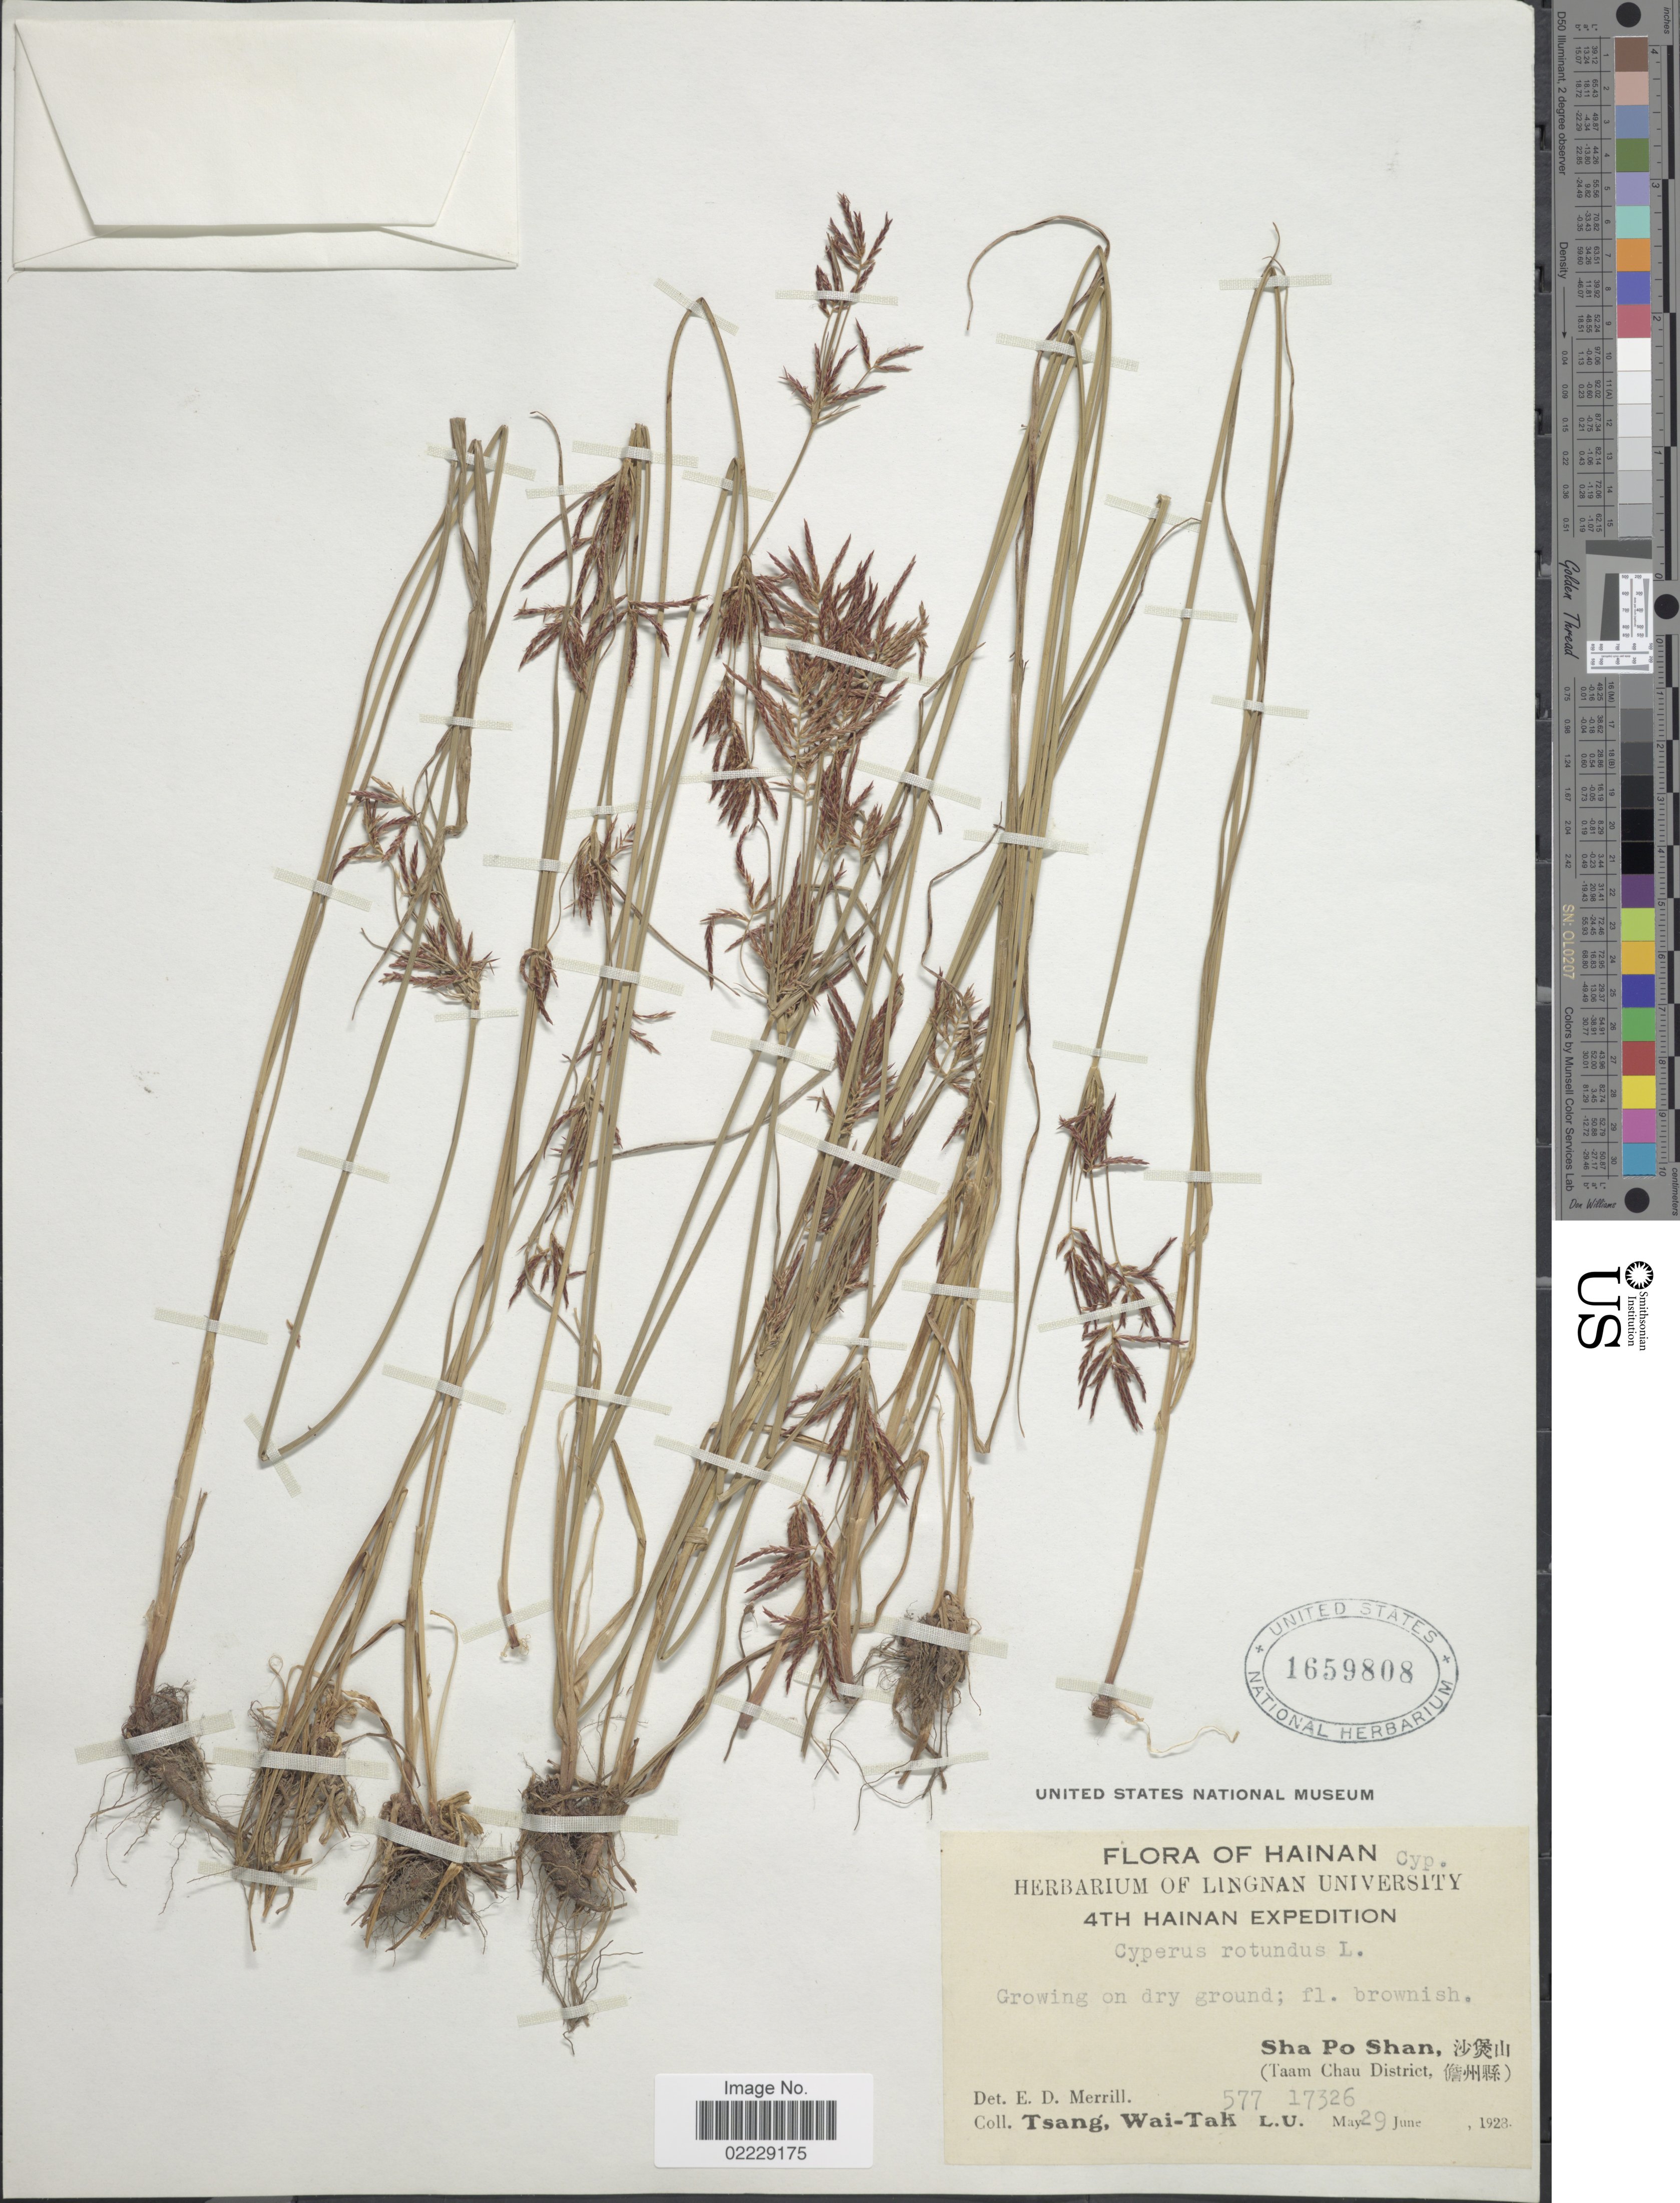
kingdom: Plantae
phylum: Tracheophyta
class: Liliopsida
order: Poales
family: Cyperaceae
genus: Cyperus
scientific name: Cyperus rotundus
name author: L.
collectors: W. T. Tsang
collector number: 577/L.U. 17326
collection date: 1928-06-29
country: China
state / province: Hainan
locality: Sha Po Shan (Taam Chau District).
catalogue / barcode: US 1659808